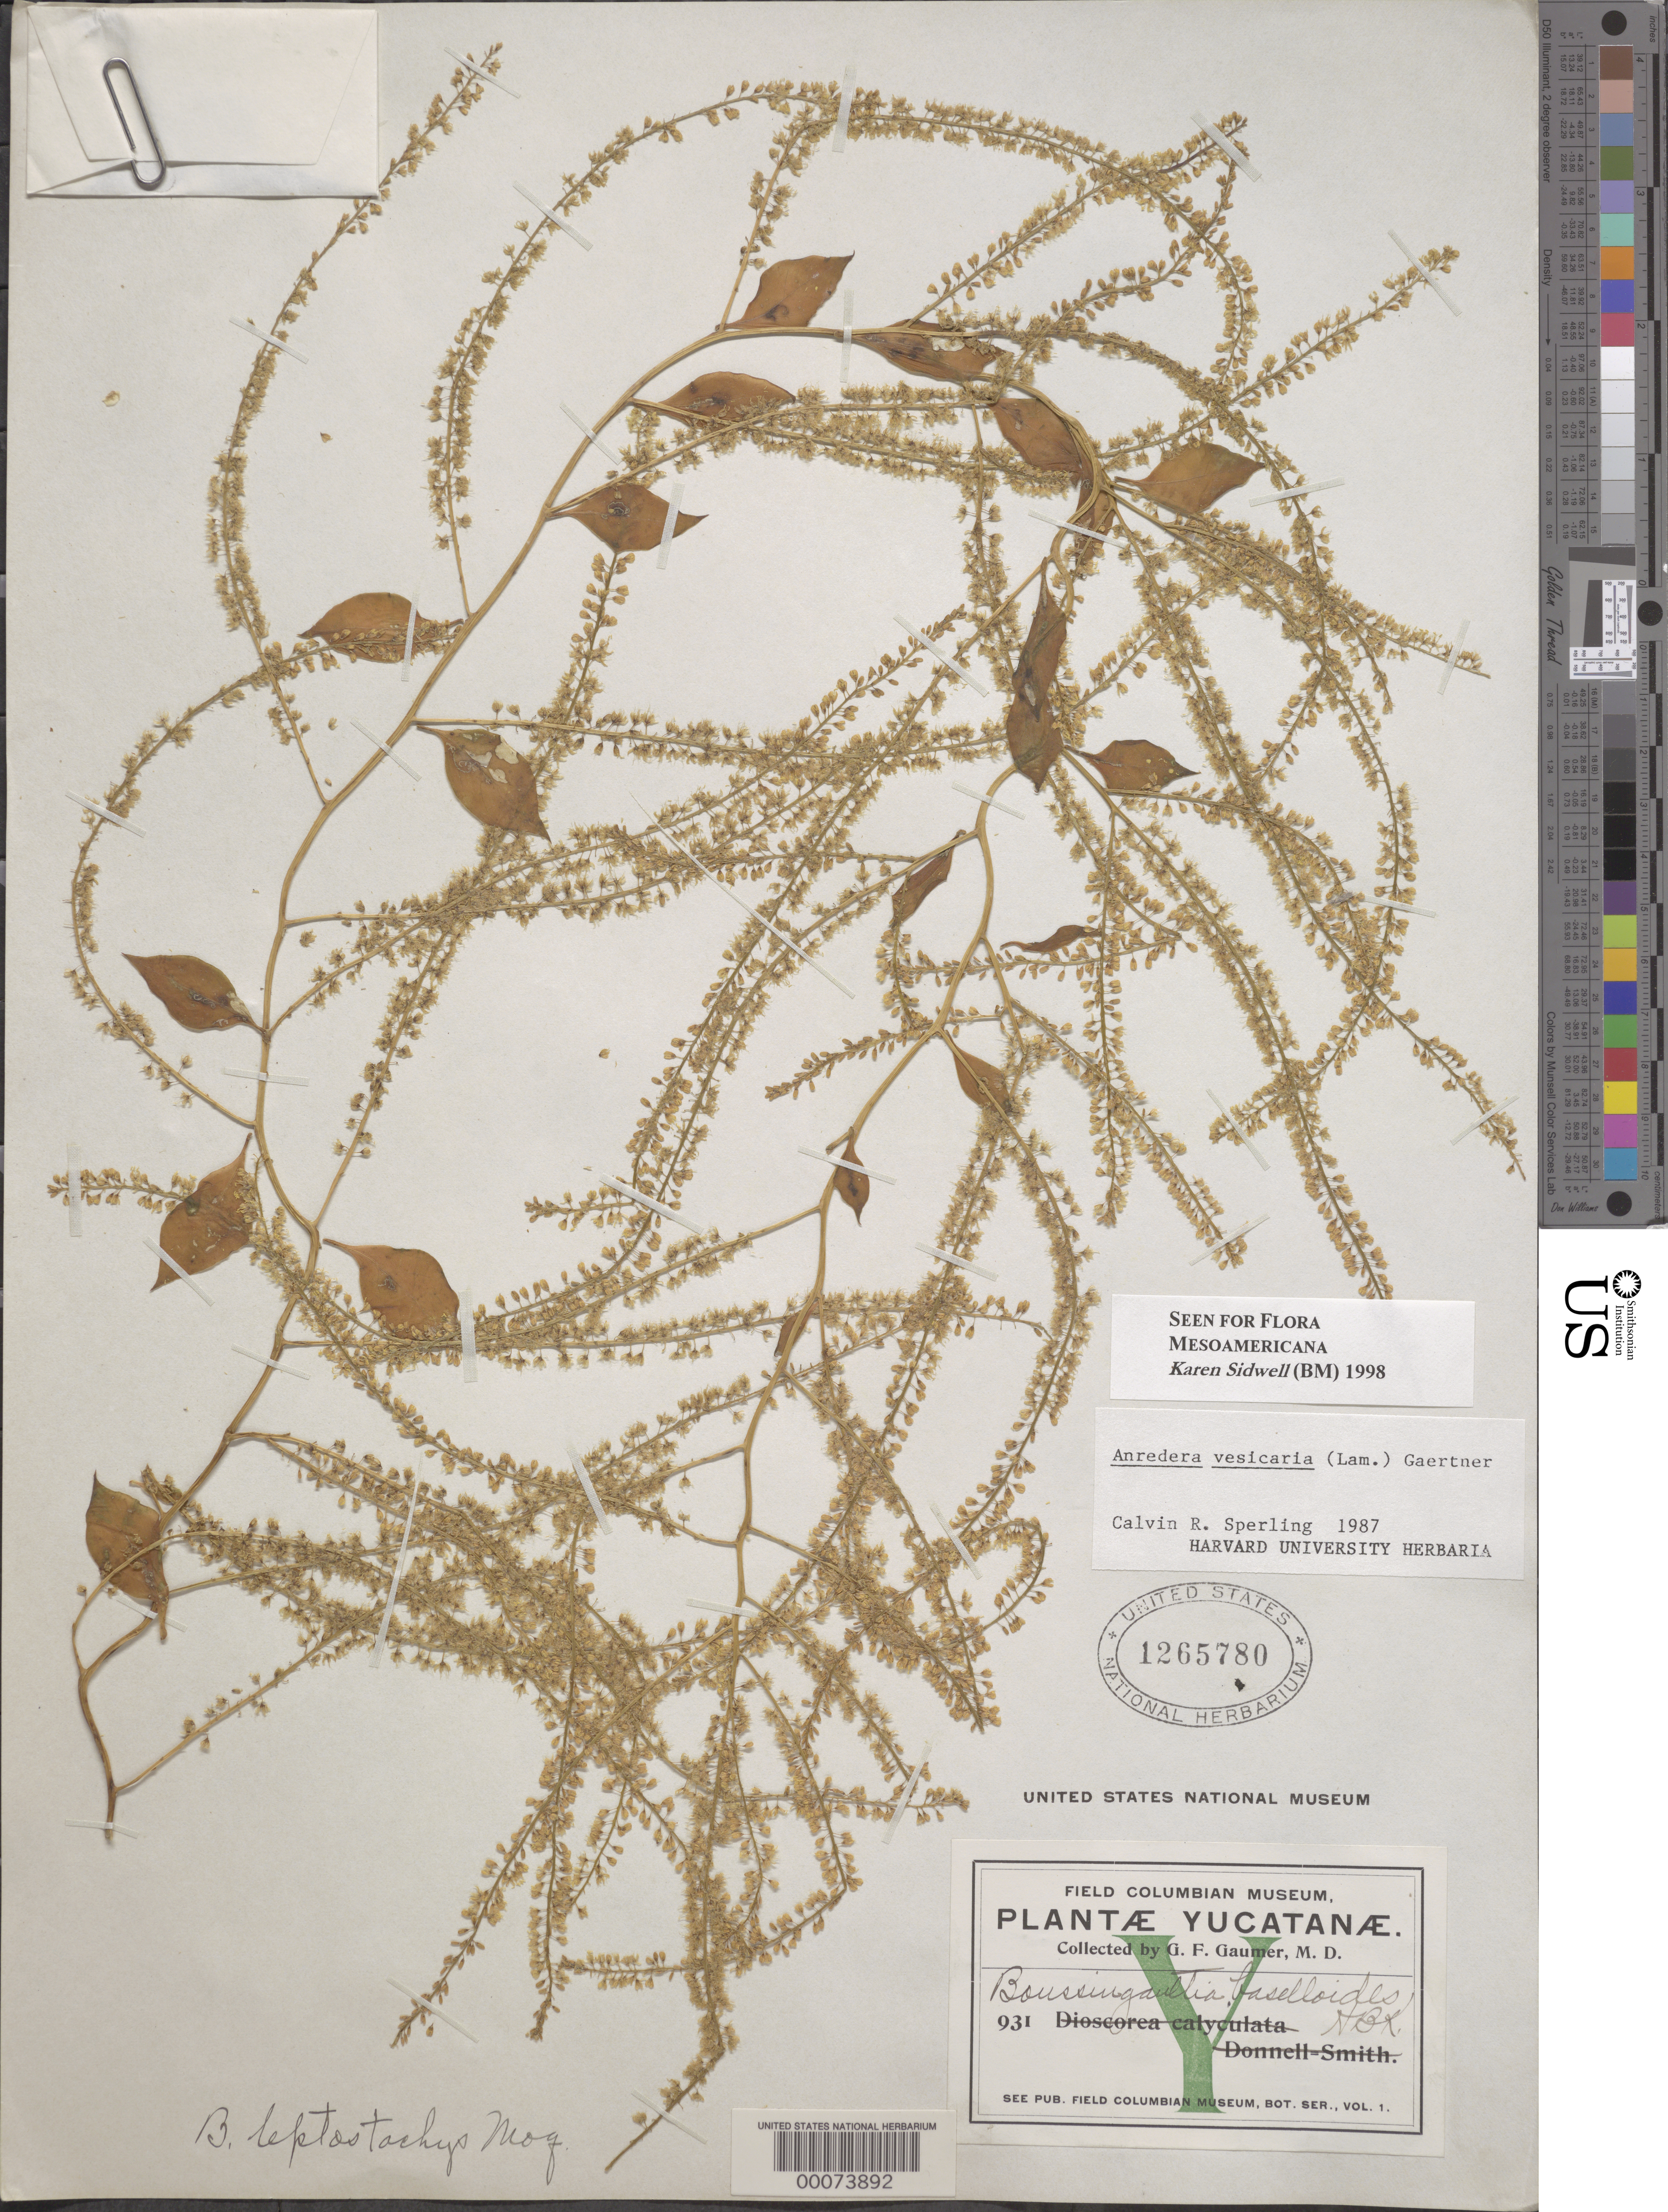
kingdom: Plantae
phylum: Tracheophyta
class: Magnoliopsida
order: Caryophyllales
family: Basellaceae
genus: Anredera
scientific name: Anredera vesicaria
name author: (Lam.) C.F. Gaertn.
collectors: G. F. Gaumer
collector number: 931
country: Mexico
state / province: Yucatán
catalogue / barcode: US 1265780